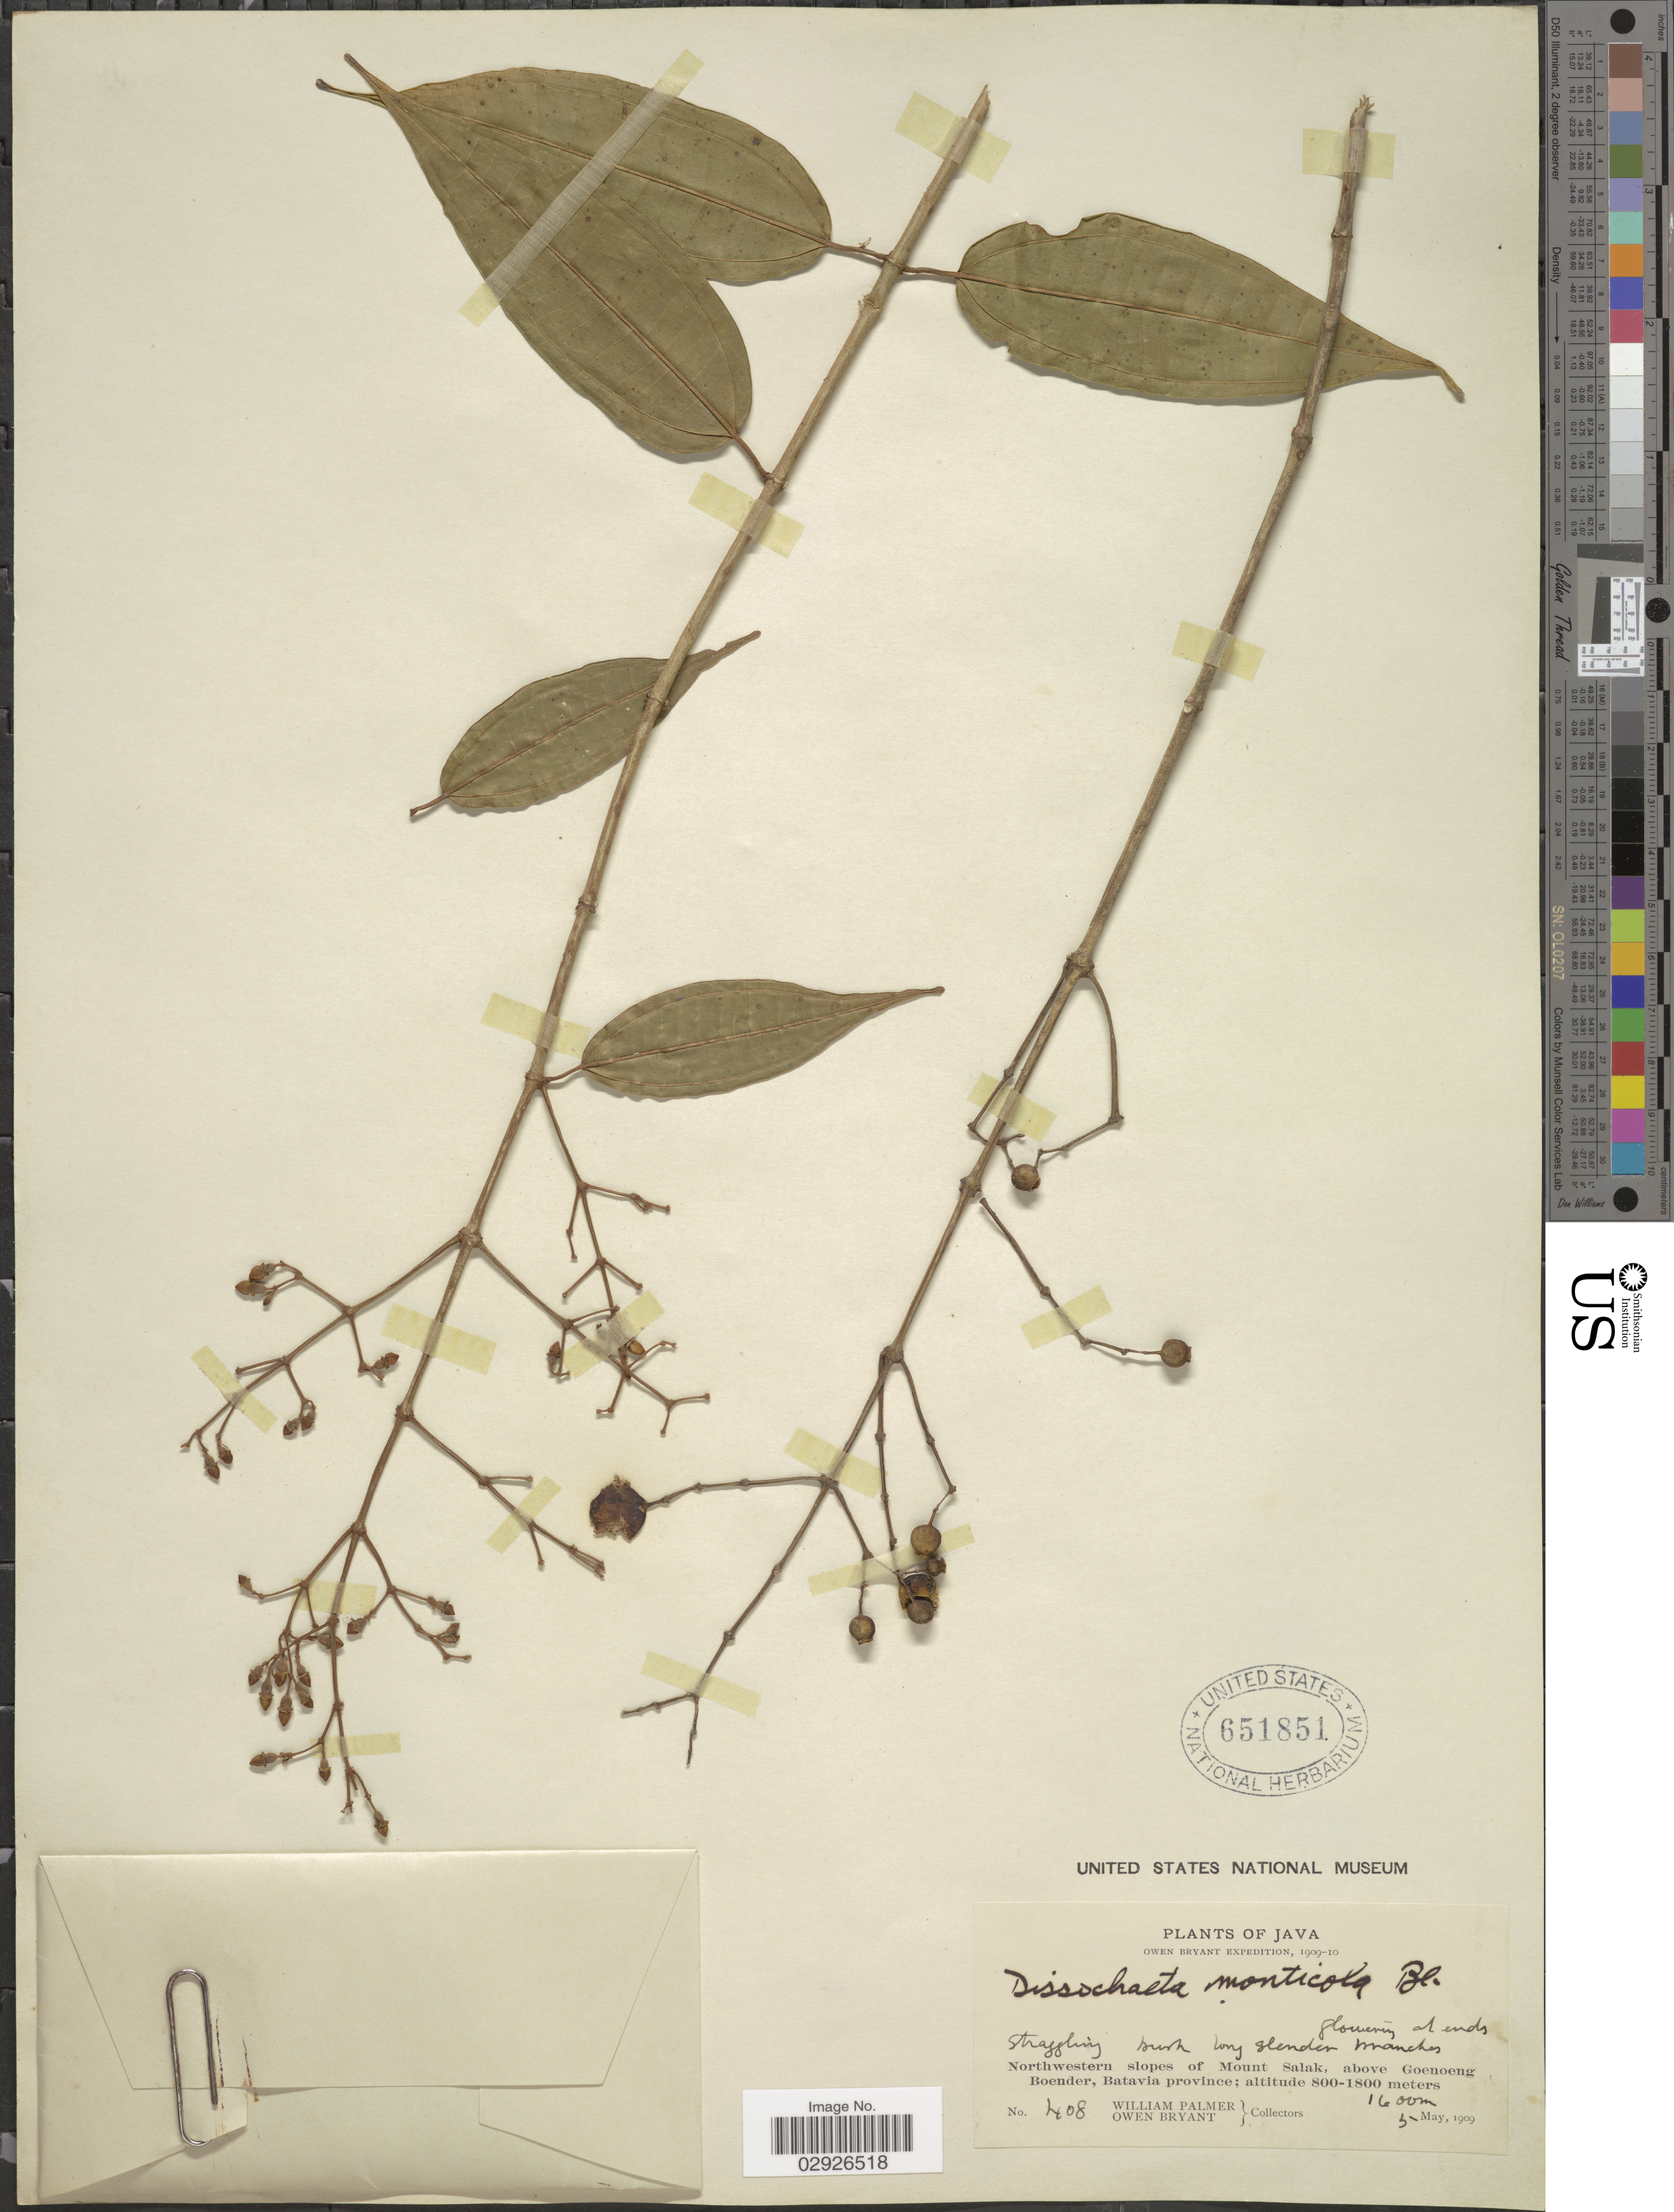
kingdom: Plantae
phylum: Tracheophyta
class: Magnoliopsida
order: Myrtales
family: Melastomataceae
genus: Dissochaeta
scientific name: Dissochaeta monticola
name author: Blume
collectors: W. Palmer & O. Bryant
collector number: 408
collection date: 1909-05-05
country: Indonesia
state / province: Java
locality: Northwestern slopes of Mount Salak, above Goenoeng Boender, Batavia province.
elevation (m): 1600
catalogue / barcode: US 651851